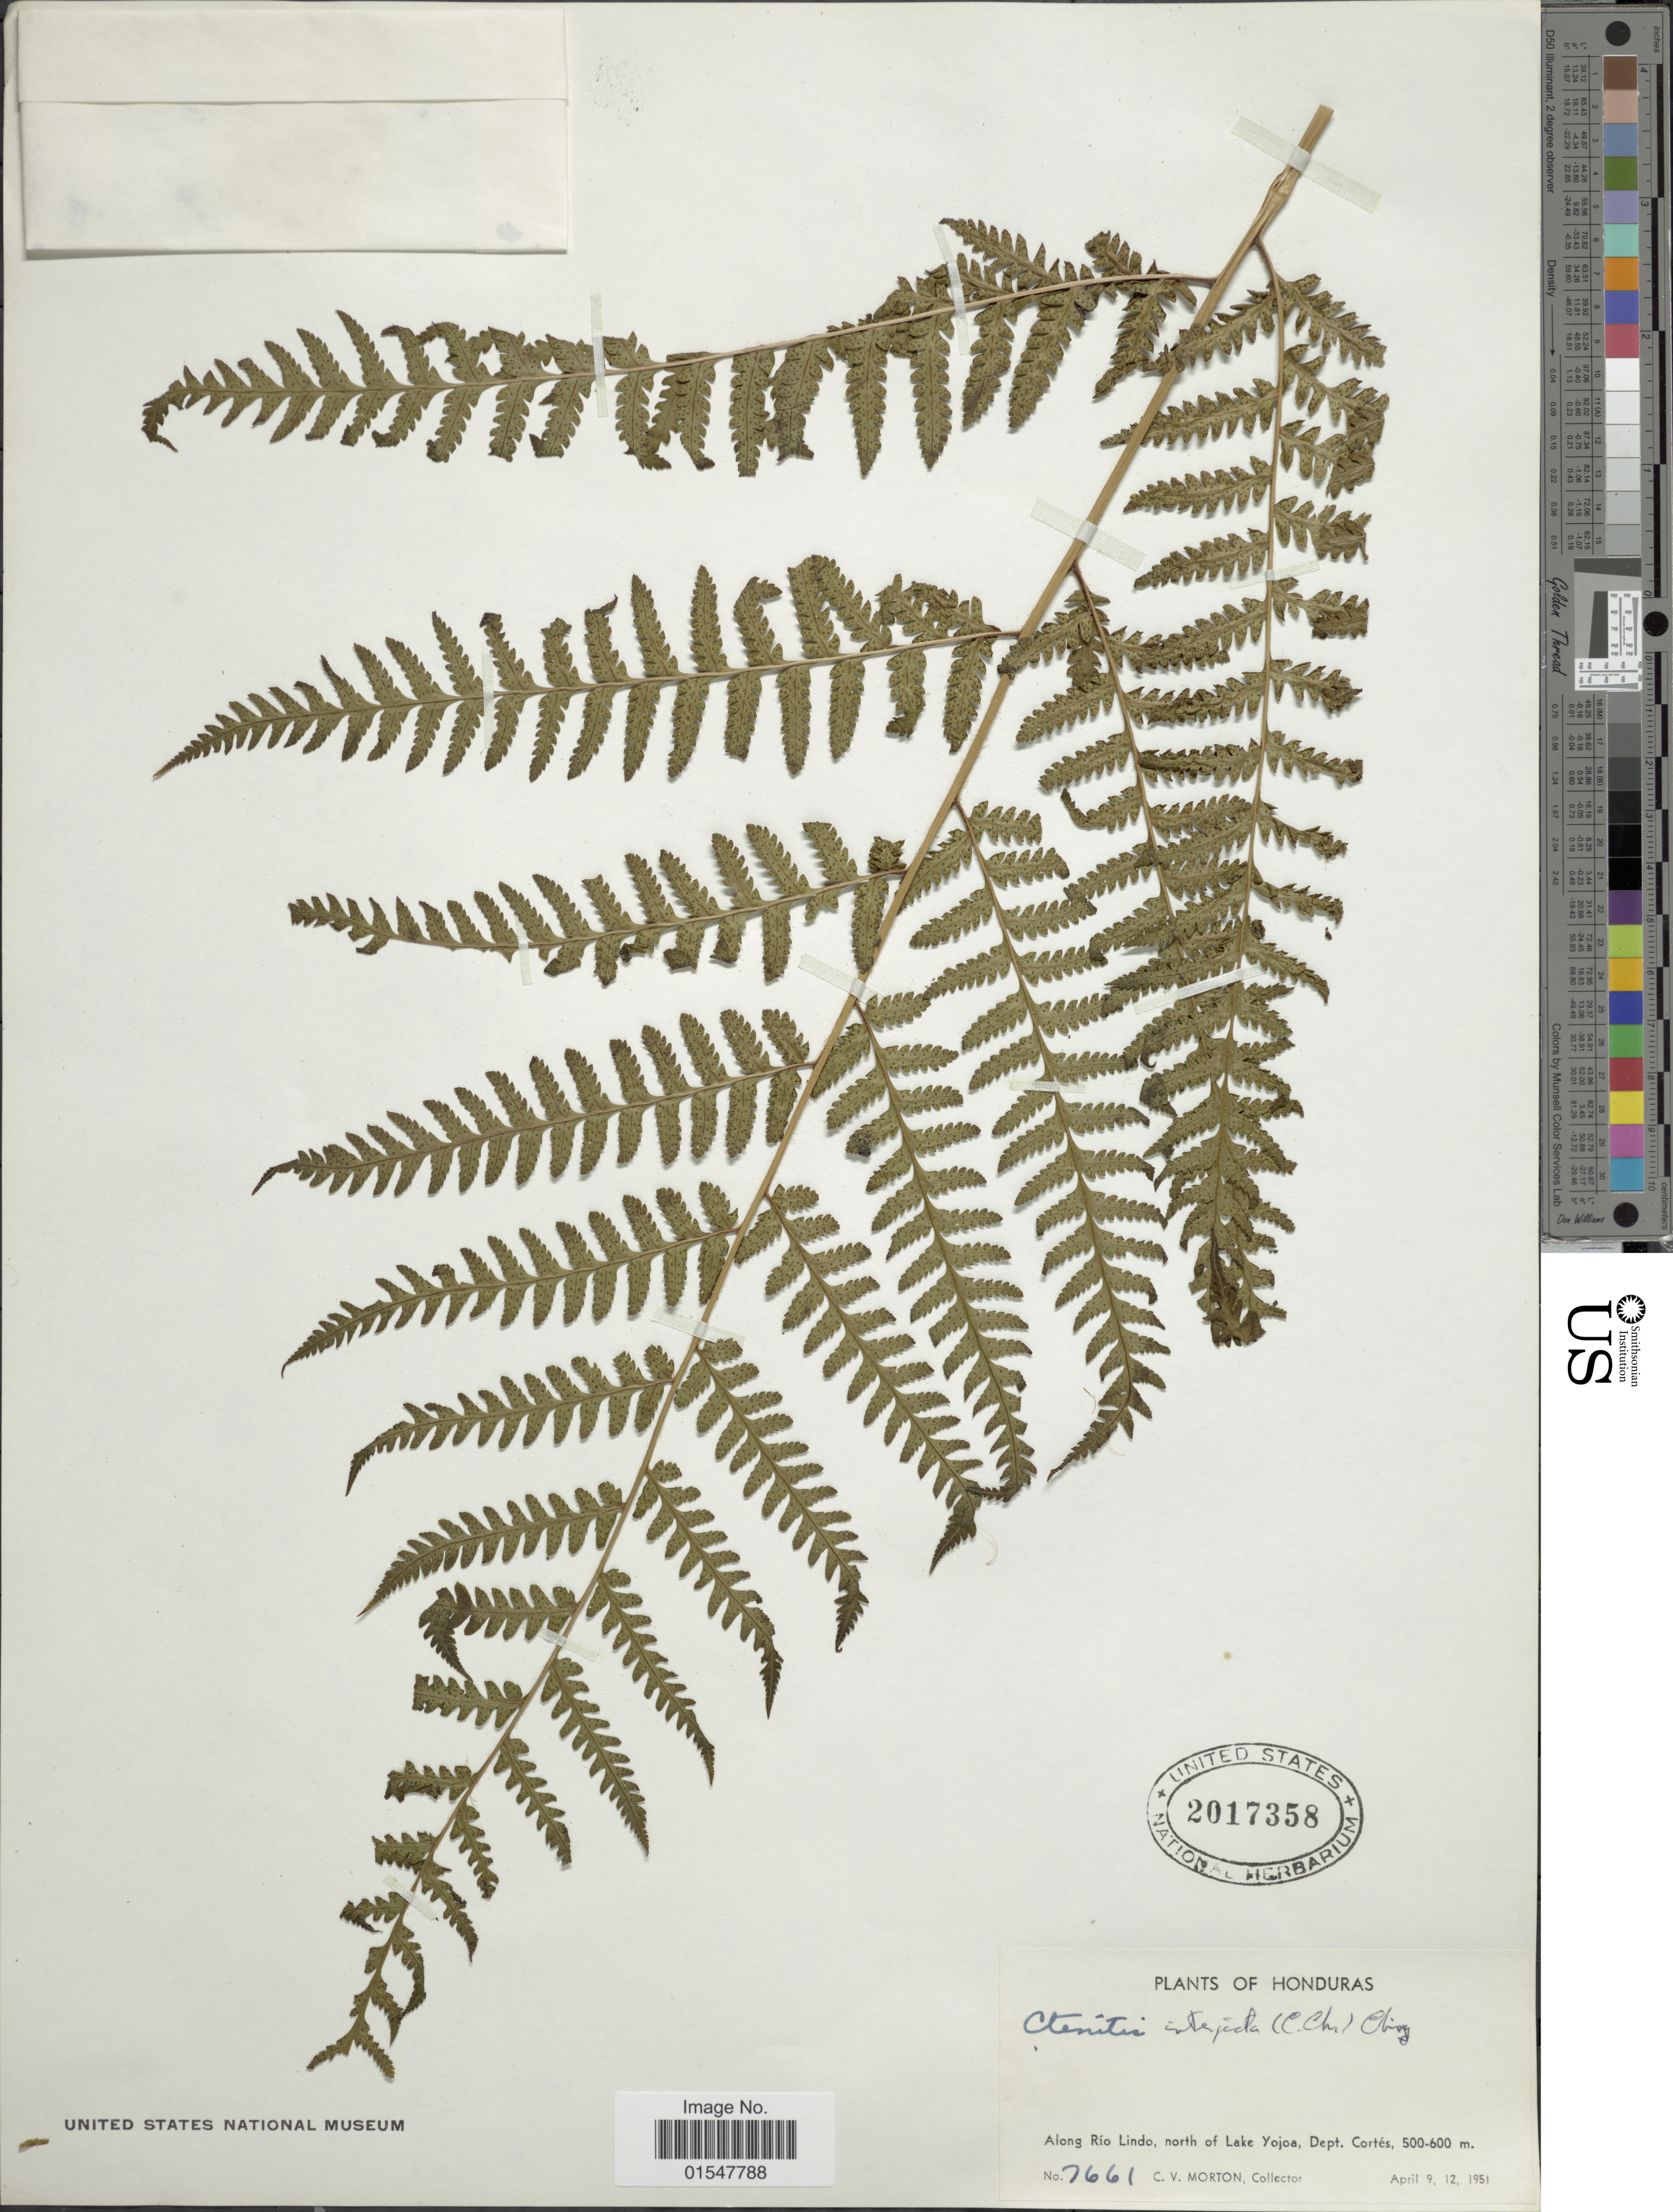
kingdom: Plantae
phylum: Tracheophyta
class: Polypodiopsida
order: Polypodiales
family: Dryopteridaceae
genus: Ctenitis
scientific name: Ctenitis interjecta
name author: (C. Chr.) Ching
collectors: C. V. Morton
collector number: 1661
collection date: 1951-04-09/1951-04-12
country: Honduras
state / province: Cortés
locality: Honduras, Along Rio Lindo, north of Lake Yojoa, dept. Cortés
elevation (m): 500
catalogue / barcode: US 2017358